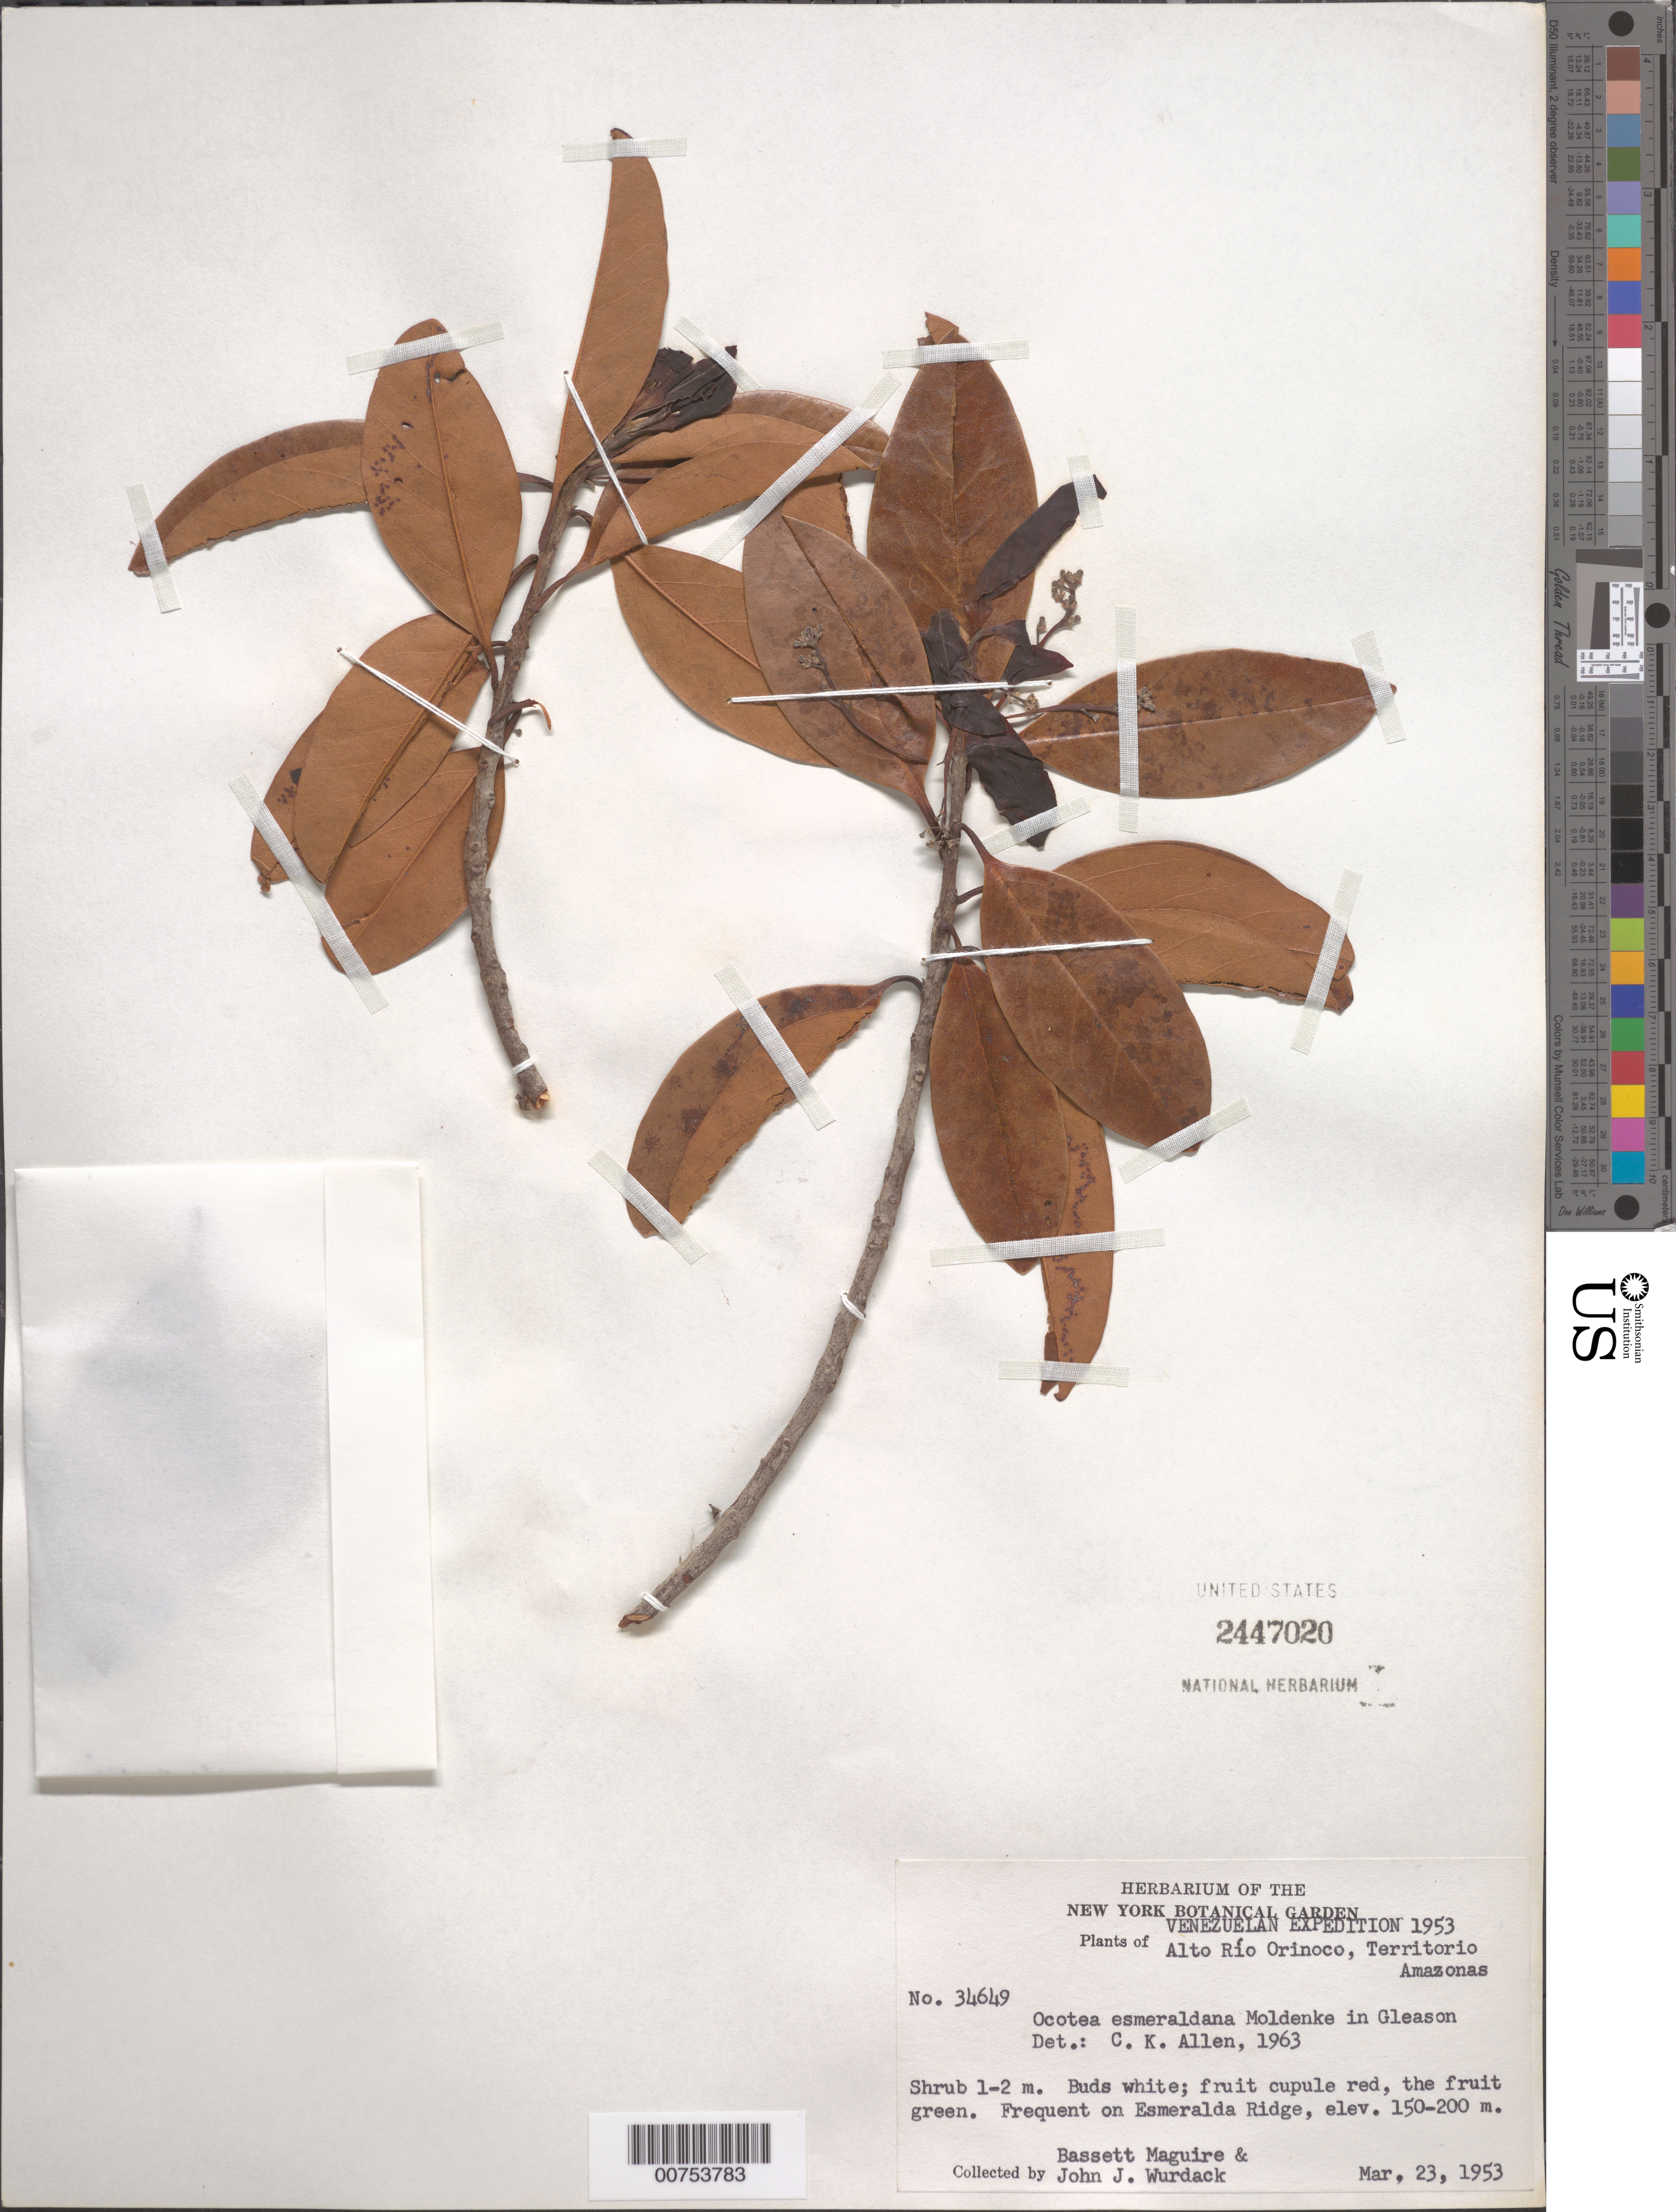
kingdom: Plantae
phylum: Tracheophyta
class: Magnoliopsida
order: Laurales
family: Lauraceae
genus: Ocotea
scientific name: Ocotea esmeraldana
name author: Moldenke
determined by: Allen, C. K.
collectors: B. Maguire & J. J. Wurdack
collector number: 34649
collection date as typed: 23-Mar-53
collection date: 1953-03-23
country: Venezuela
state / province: Amazonas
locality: Alto Río Orinoco, Esmeralda Ridge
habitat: Ridge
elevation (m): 150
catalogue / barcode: US 2447020